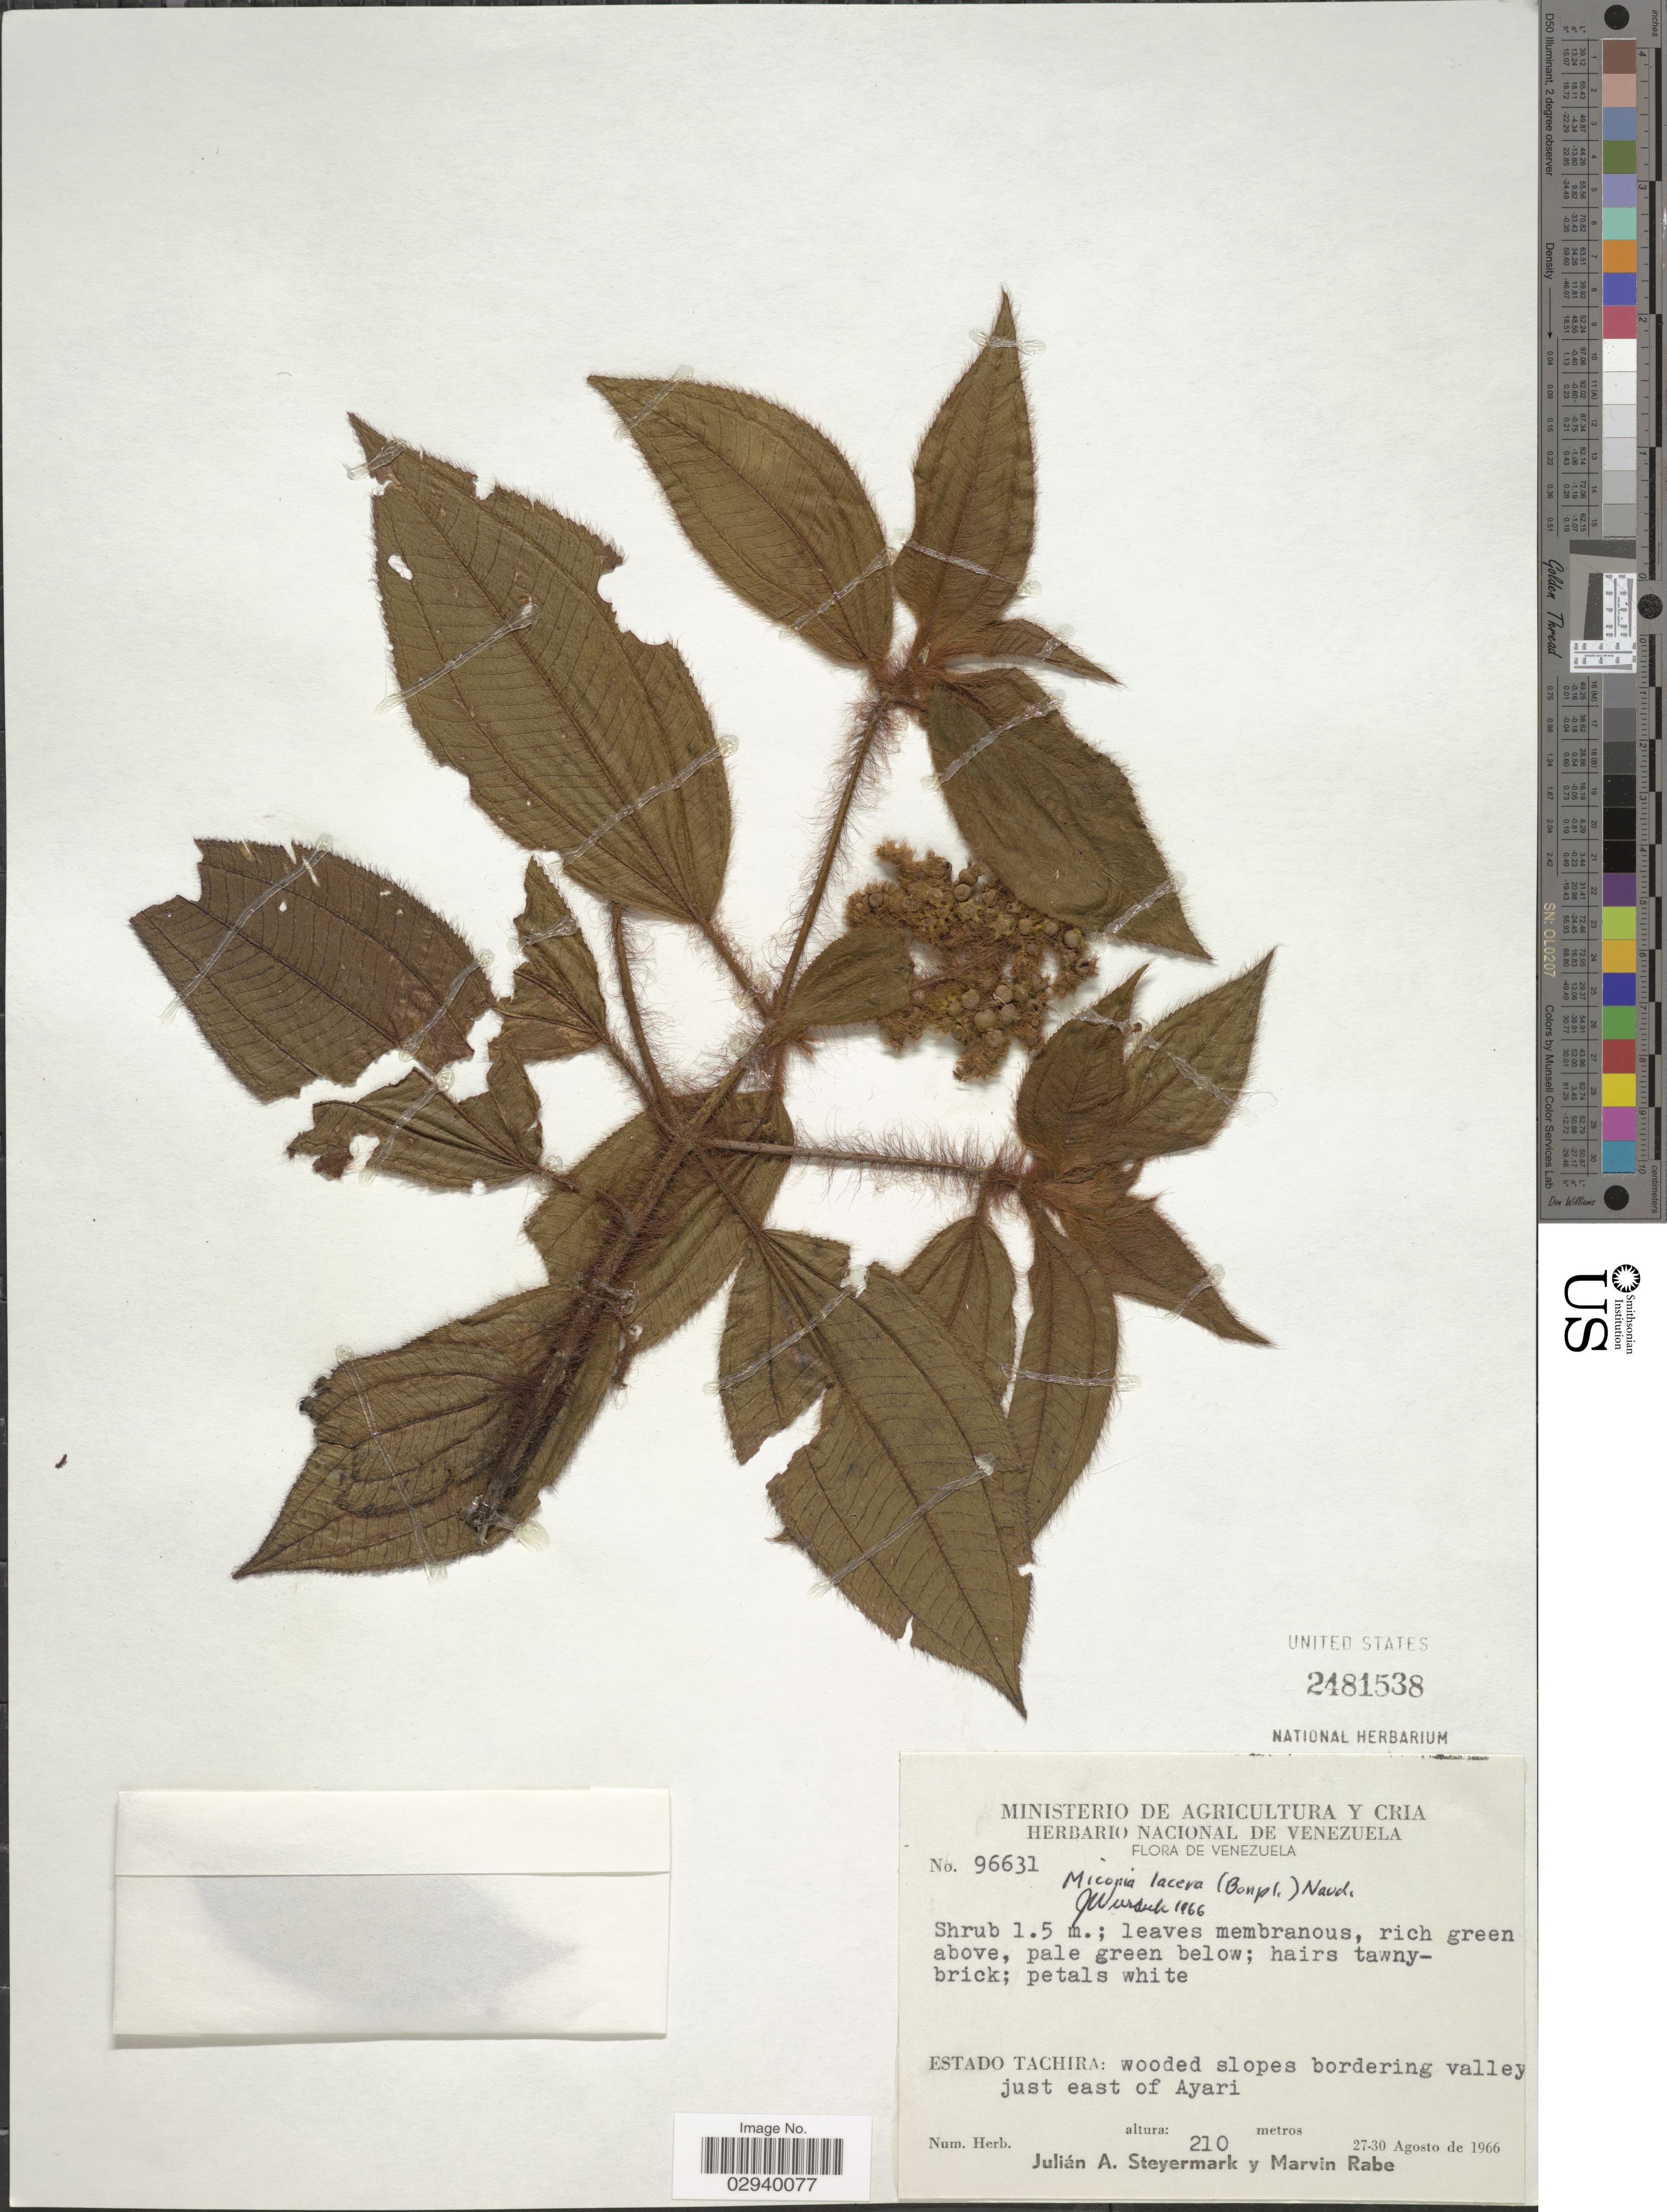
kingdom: Plantae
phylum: Tracheophyta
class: Magnoliopsida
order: Myrtales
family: Melastomataceae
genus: Miconia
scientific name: Miconia lacera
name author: (Bonpl.) Naudin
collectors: J. Steyermark & M. Rabe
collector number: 96631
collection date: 1966-08-27/1966-08-30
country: Venezuela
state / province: Tachira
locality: Wooded slopes bordering valley just east of Ayari.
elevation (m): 210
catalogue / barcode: US 2481538